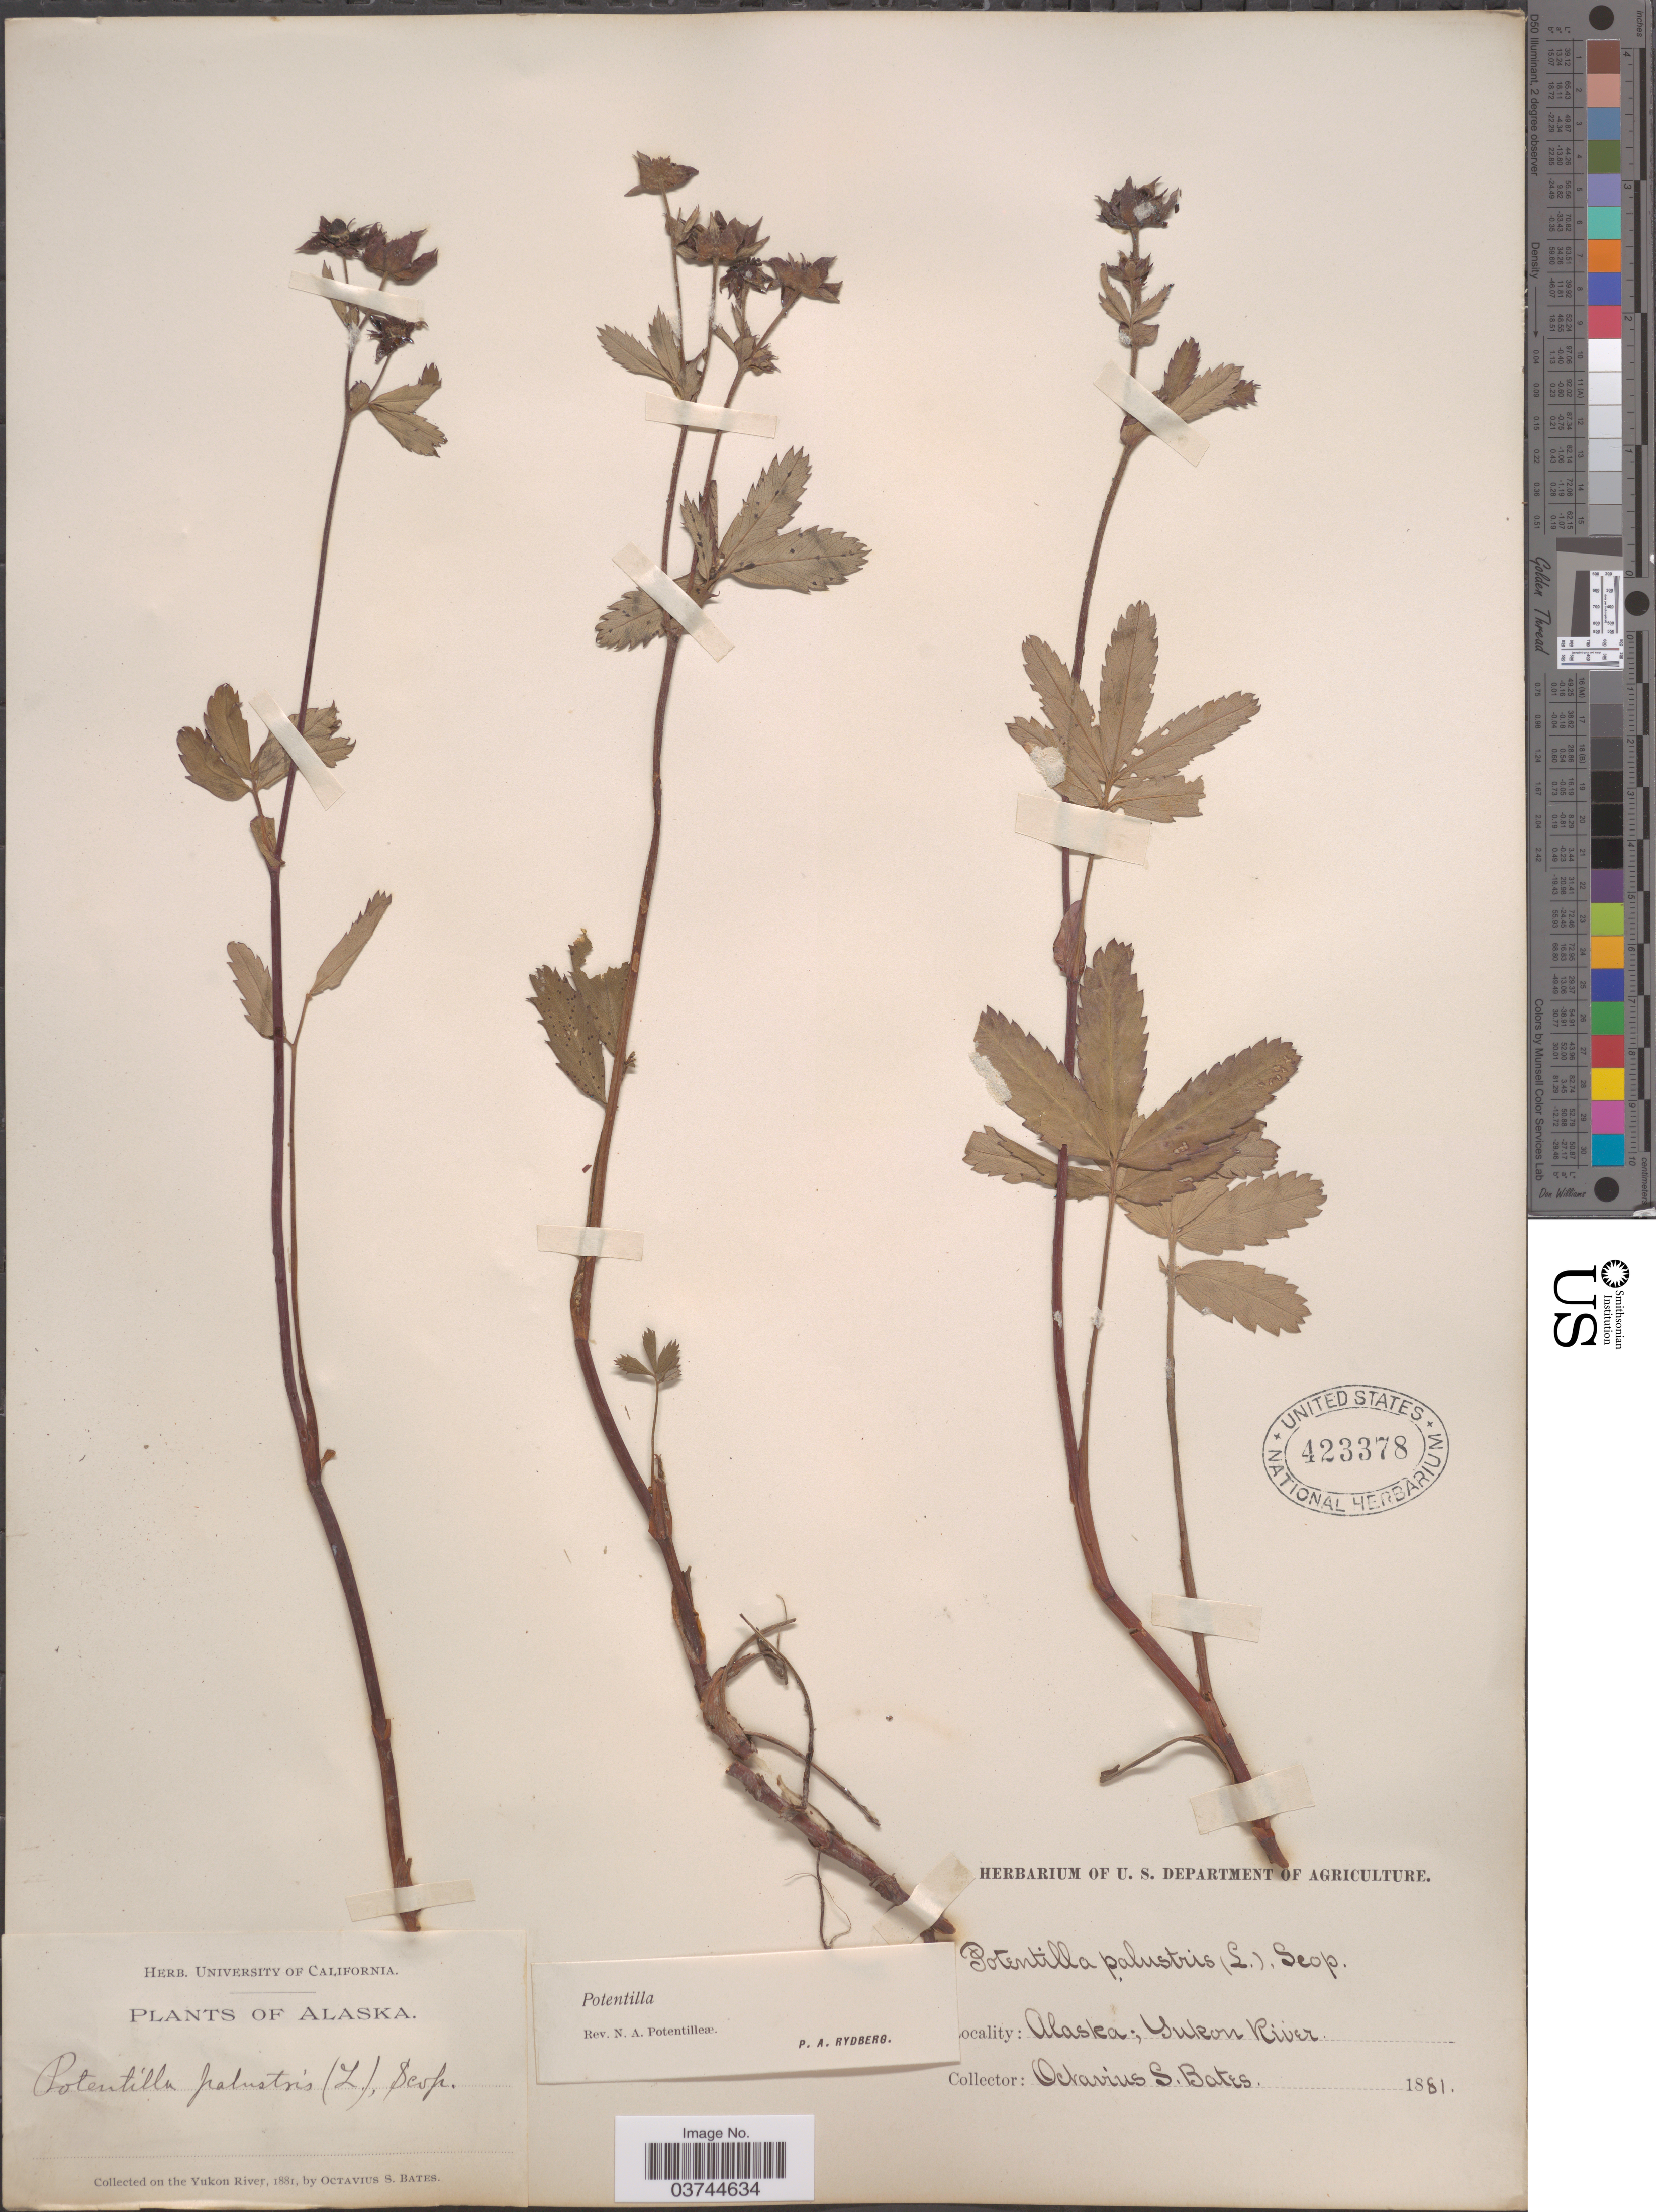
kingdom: Plantae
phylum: Tracheophyta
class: Magnoliopsida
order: Rosales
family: Rosaceae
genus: Comarum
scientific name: Comarum palustre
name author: L.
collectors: O. Bates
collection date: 1881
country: United States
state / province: Alaska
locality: Yukon River.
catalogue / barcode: US 423378